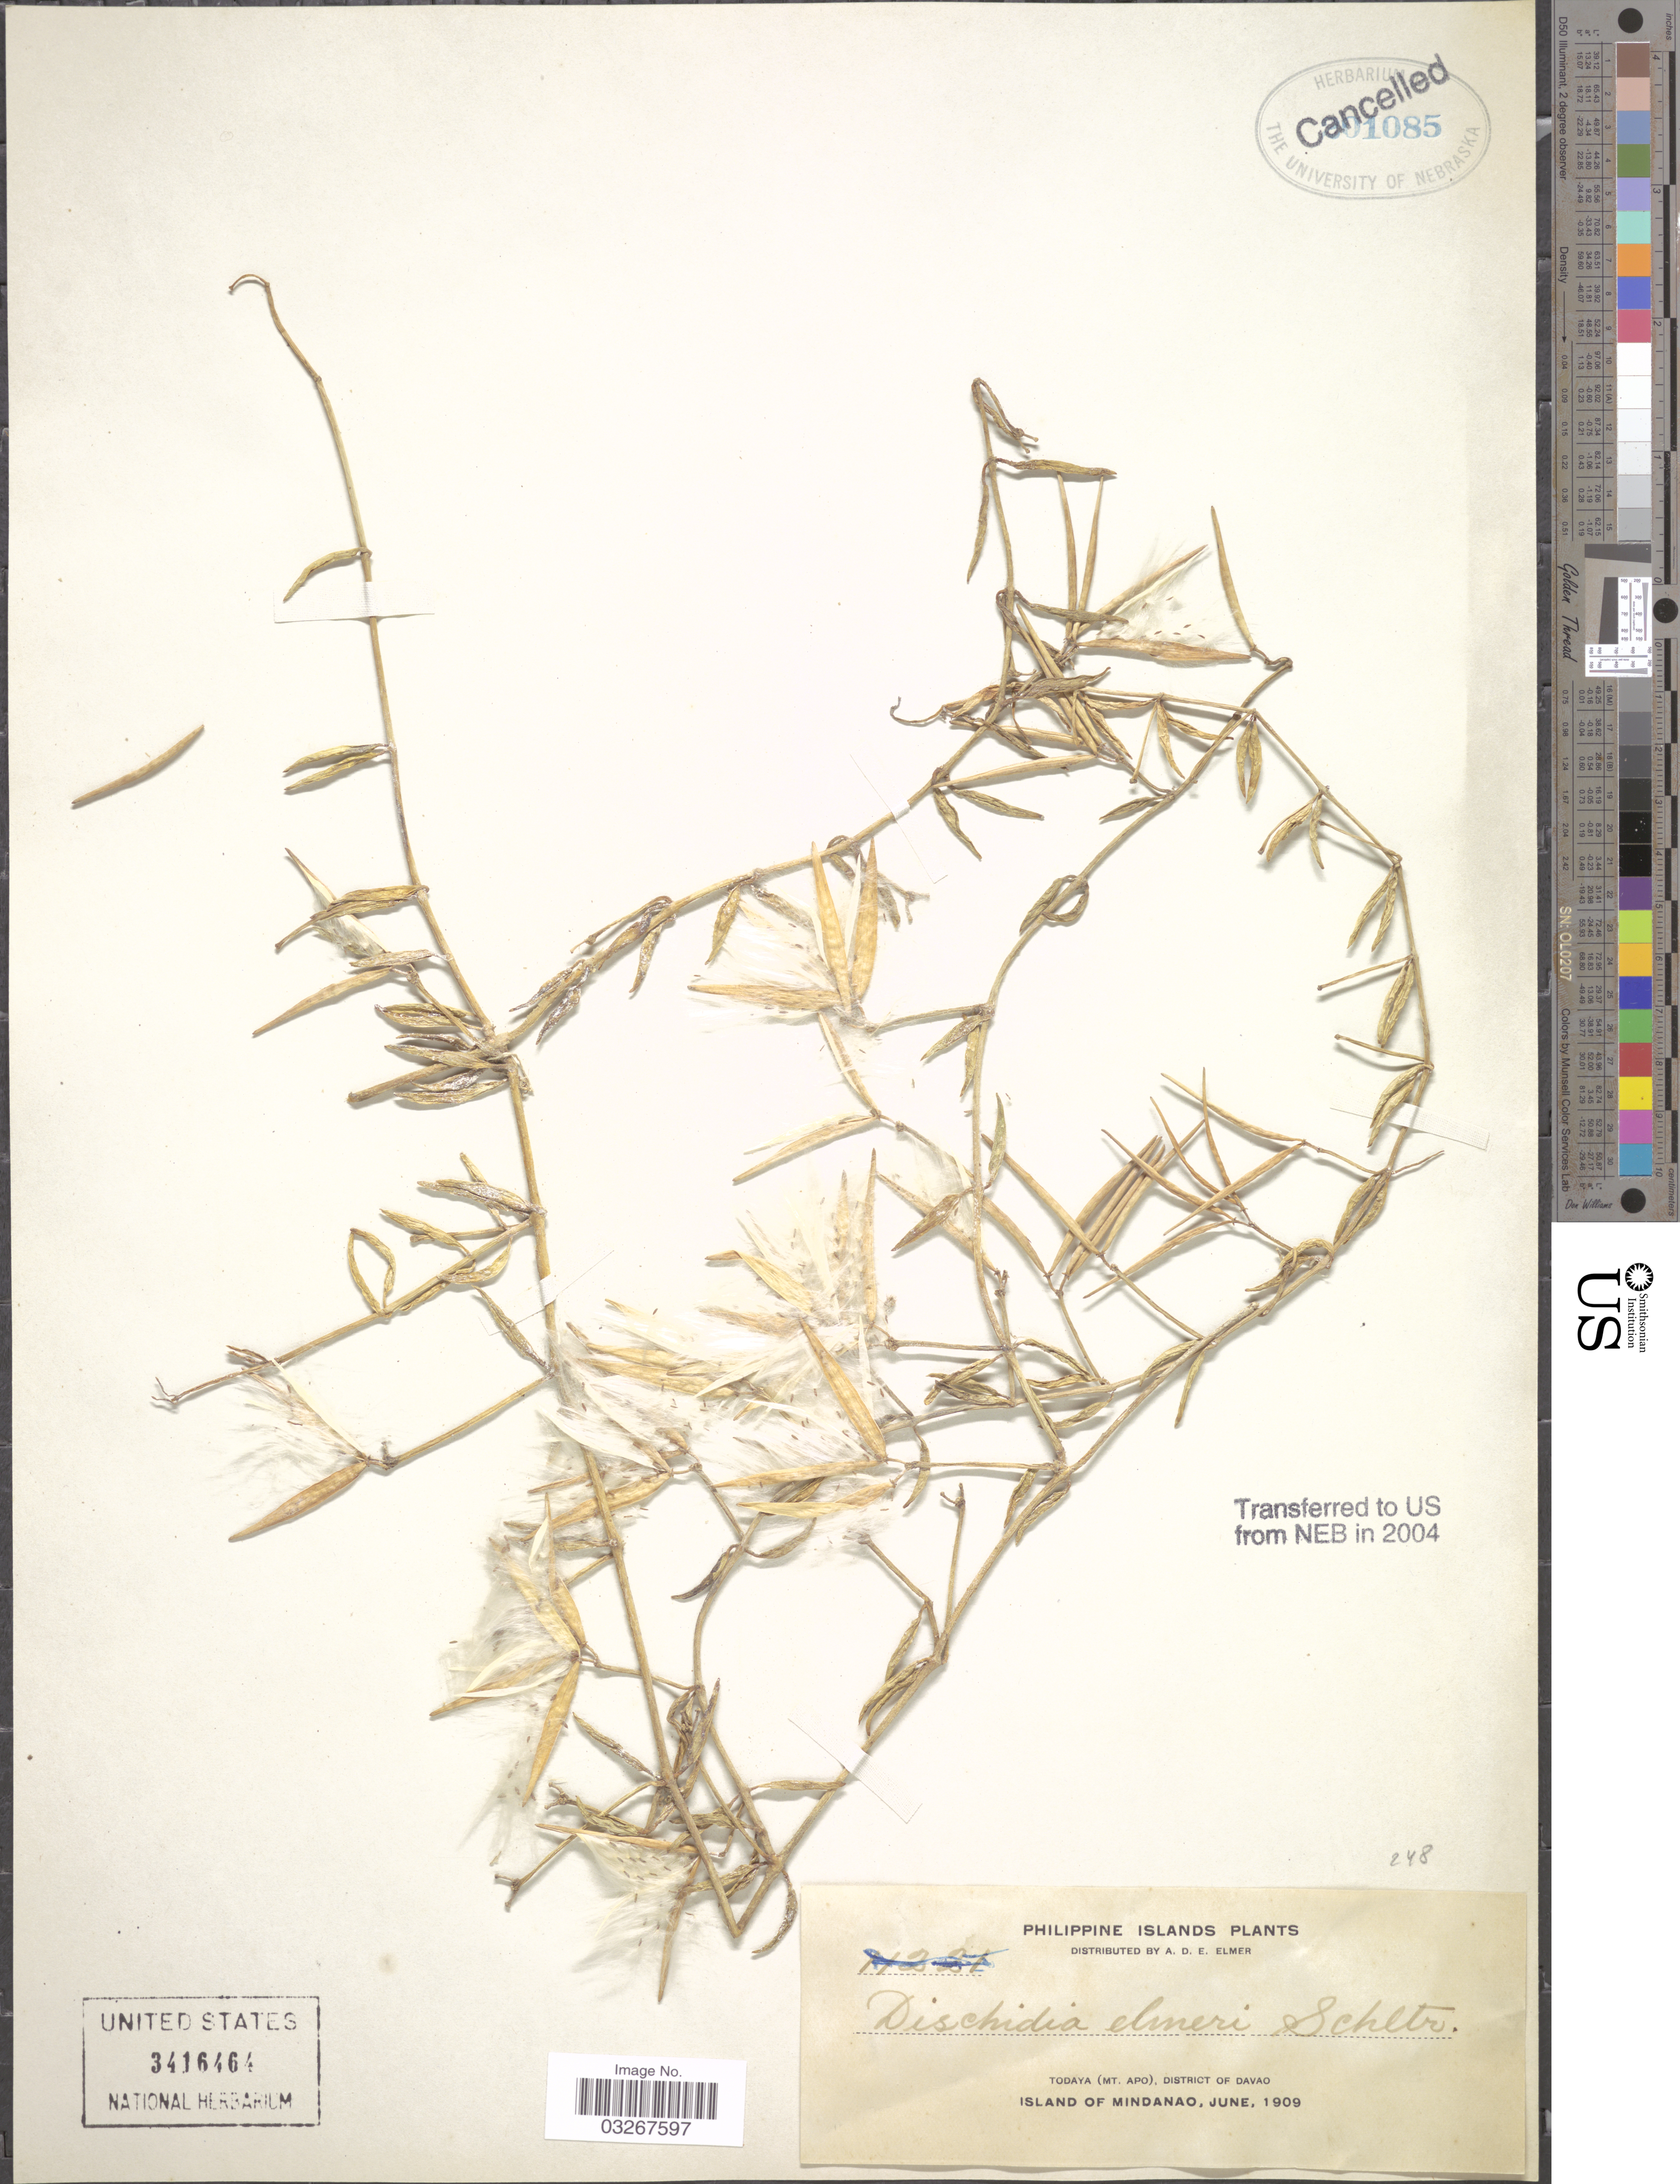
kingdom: Plantae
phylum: Tracheophyta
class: Magnoliopsida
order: Gentianales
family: Apocynaceae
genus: Dischidia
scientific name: Dischidia elmeri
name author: Schltr.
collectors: A. D. E. Elmer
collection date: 1909-06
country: Philippines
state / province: Davao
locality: Todaya (Mt. Apo), District of Davao, Island of Mindanao.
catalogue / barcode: US 3416464